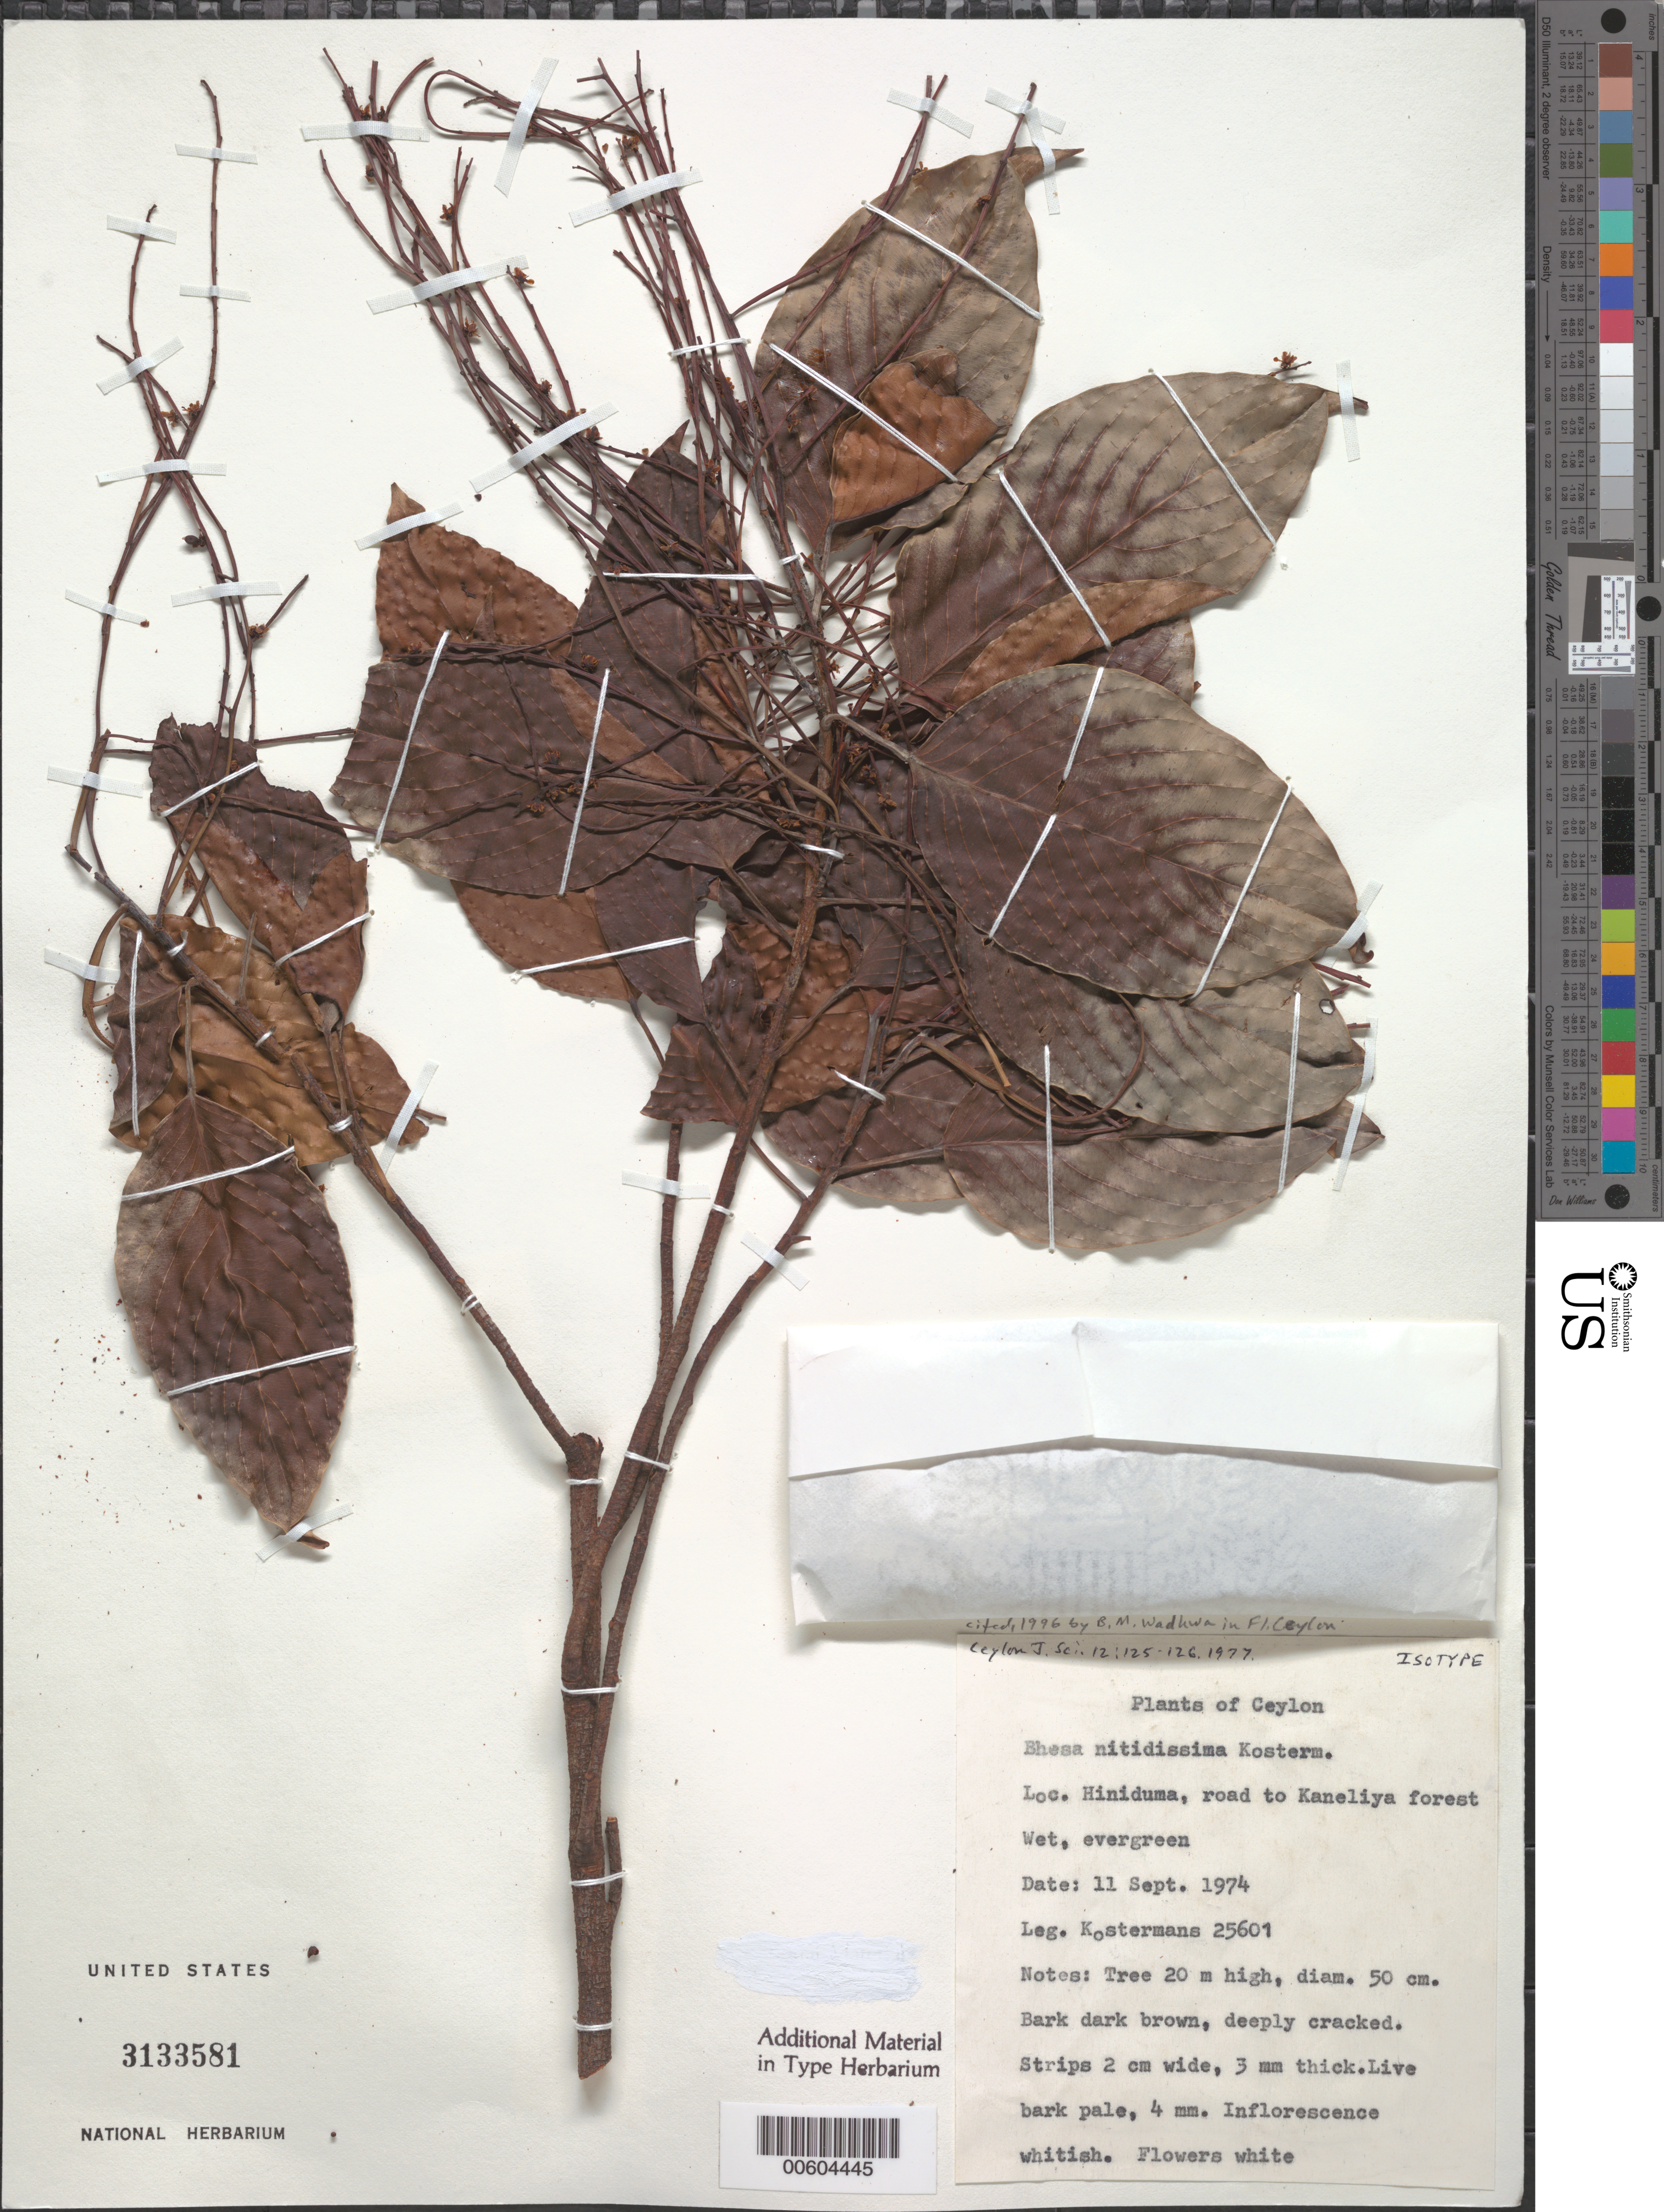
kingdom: Plantae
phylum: Tracheophyta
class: Magnoliopsida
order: Malpighiales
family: Centroplacaceae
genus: Bhesa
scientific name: Bhesa nitidissima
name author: Kosterm.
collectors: Kostermans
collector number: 25601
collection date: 1974-09-11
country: Sri Lanka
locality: Ceylon. Hiniduma, road to Kaneliya forest.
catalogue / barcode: US 3133581